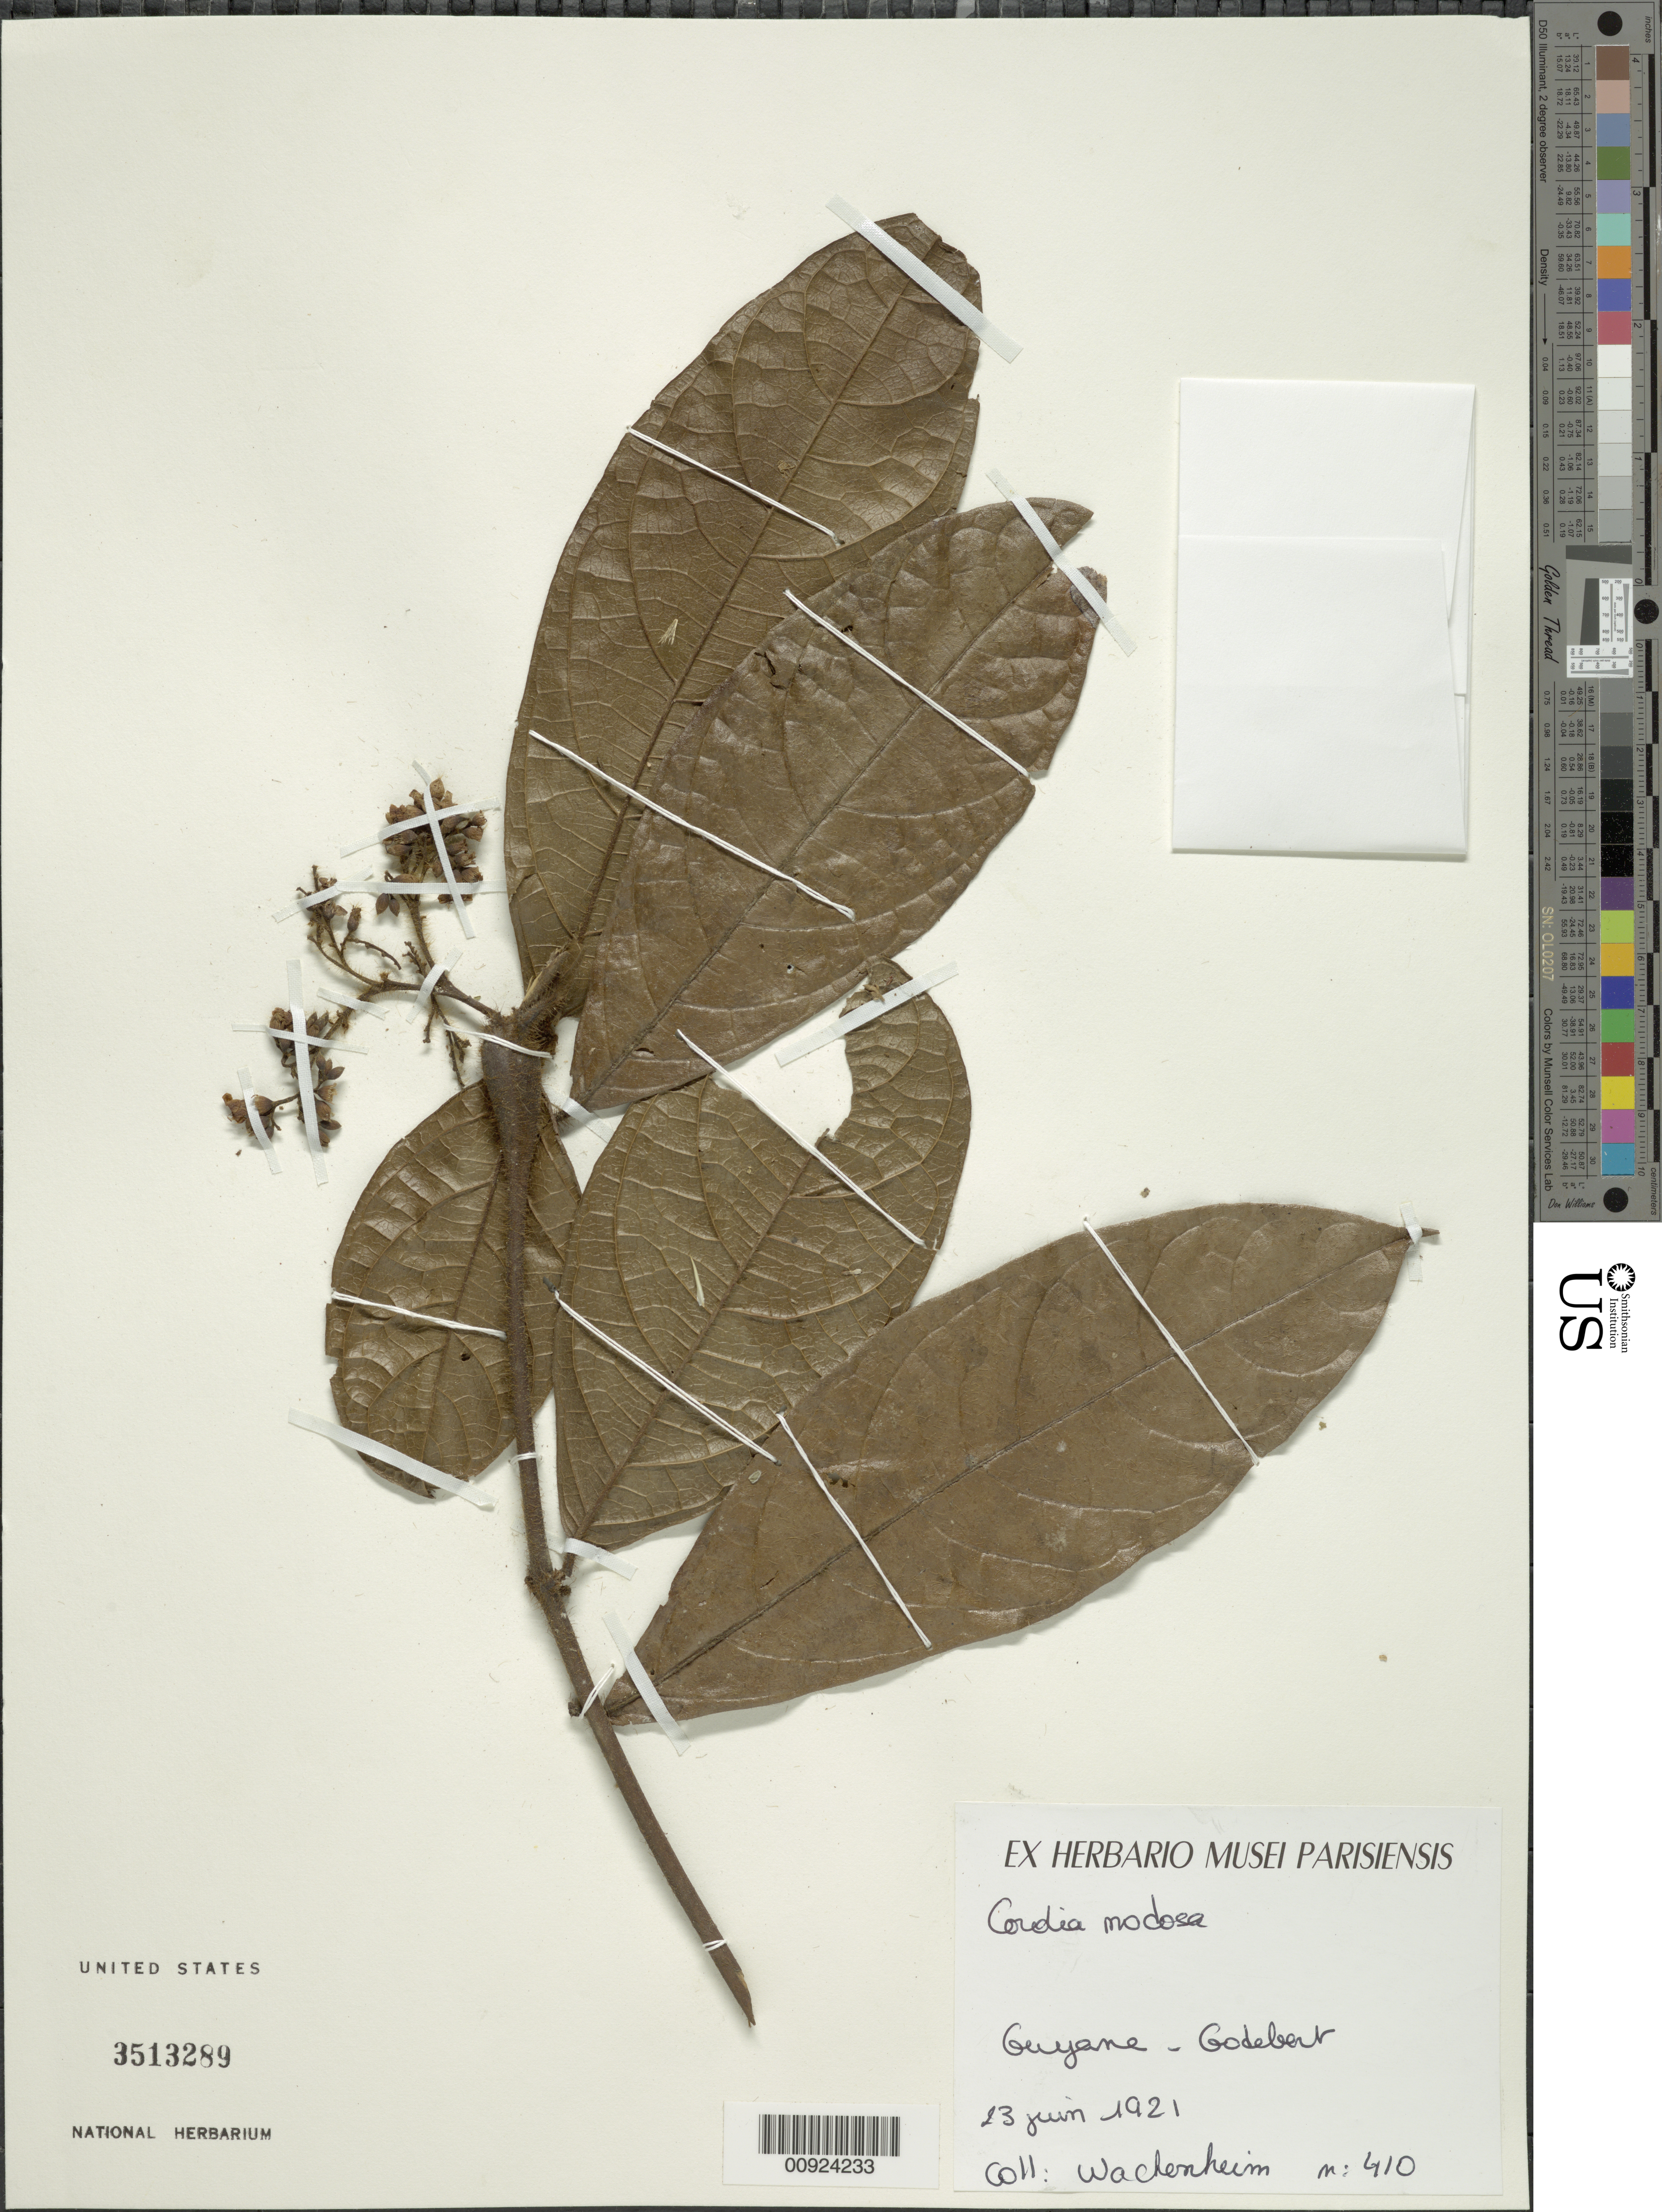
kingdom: Plantae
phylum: Tracheophyta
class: Magnoliopsida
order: Boraginales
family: Cordiaceae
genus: Cordia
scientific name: Cordia nodosa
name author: Lam.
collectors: G. Wachenheim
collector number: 410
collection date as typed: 13-Jun-21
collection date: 1921-06-13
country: French Guiana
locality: Godebert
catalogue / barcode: US 3513289